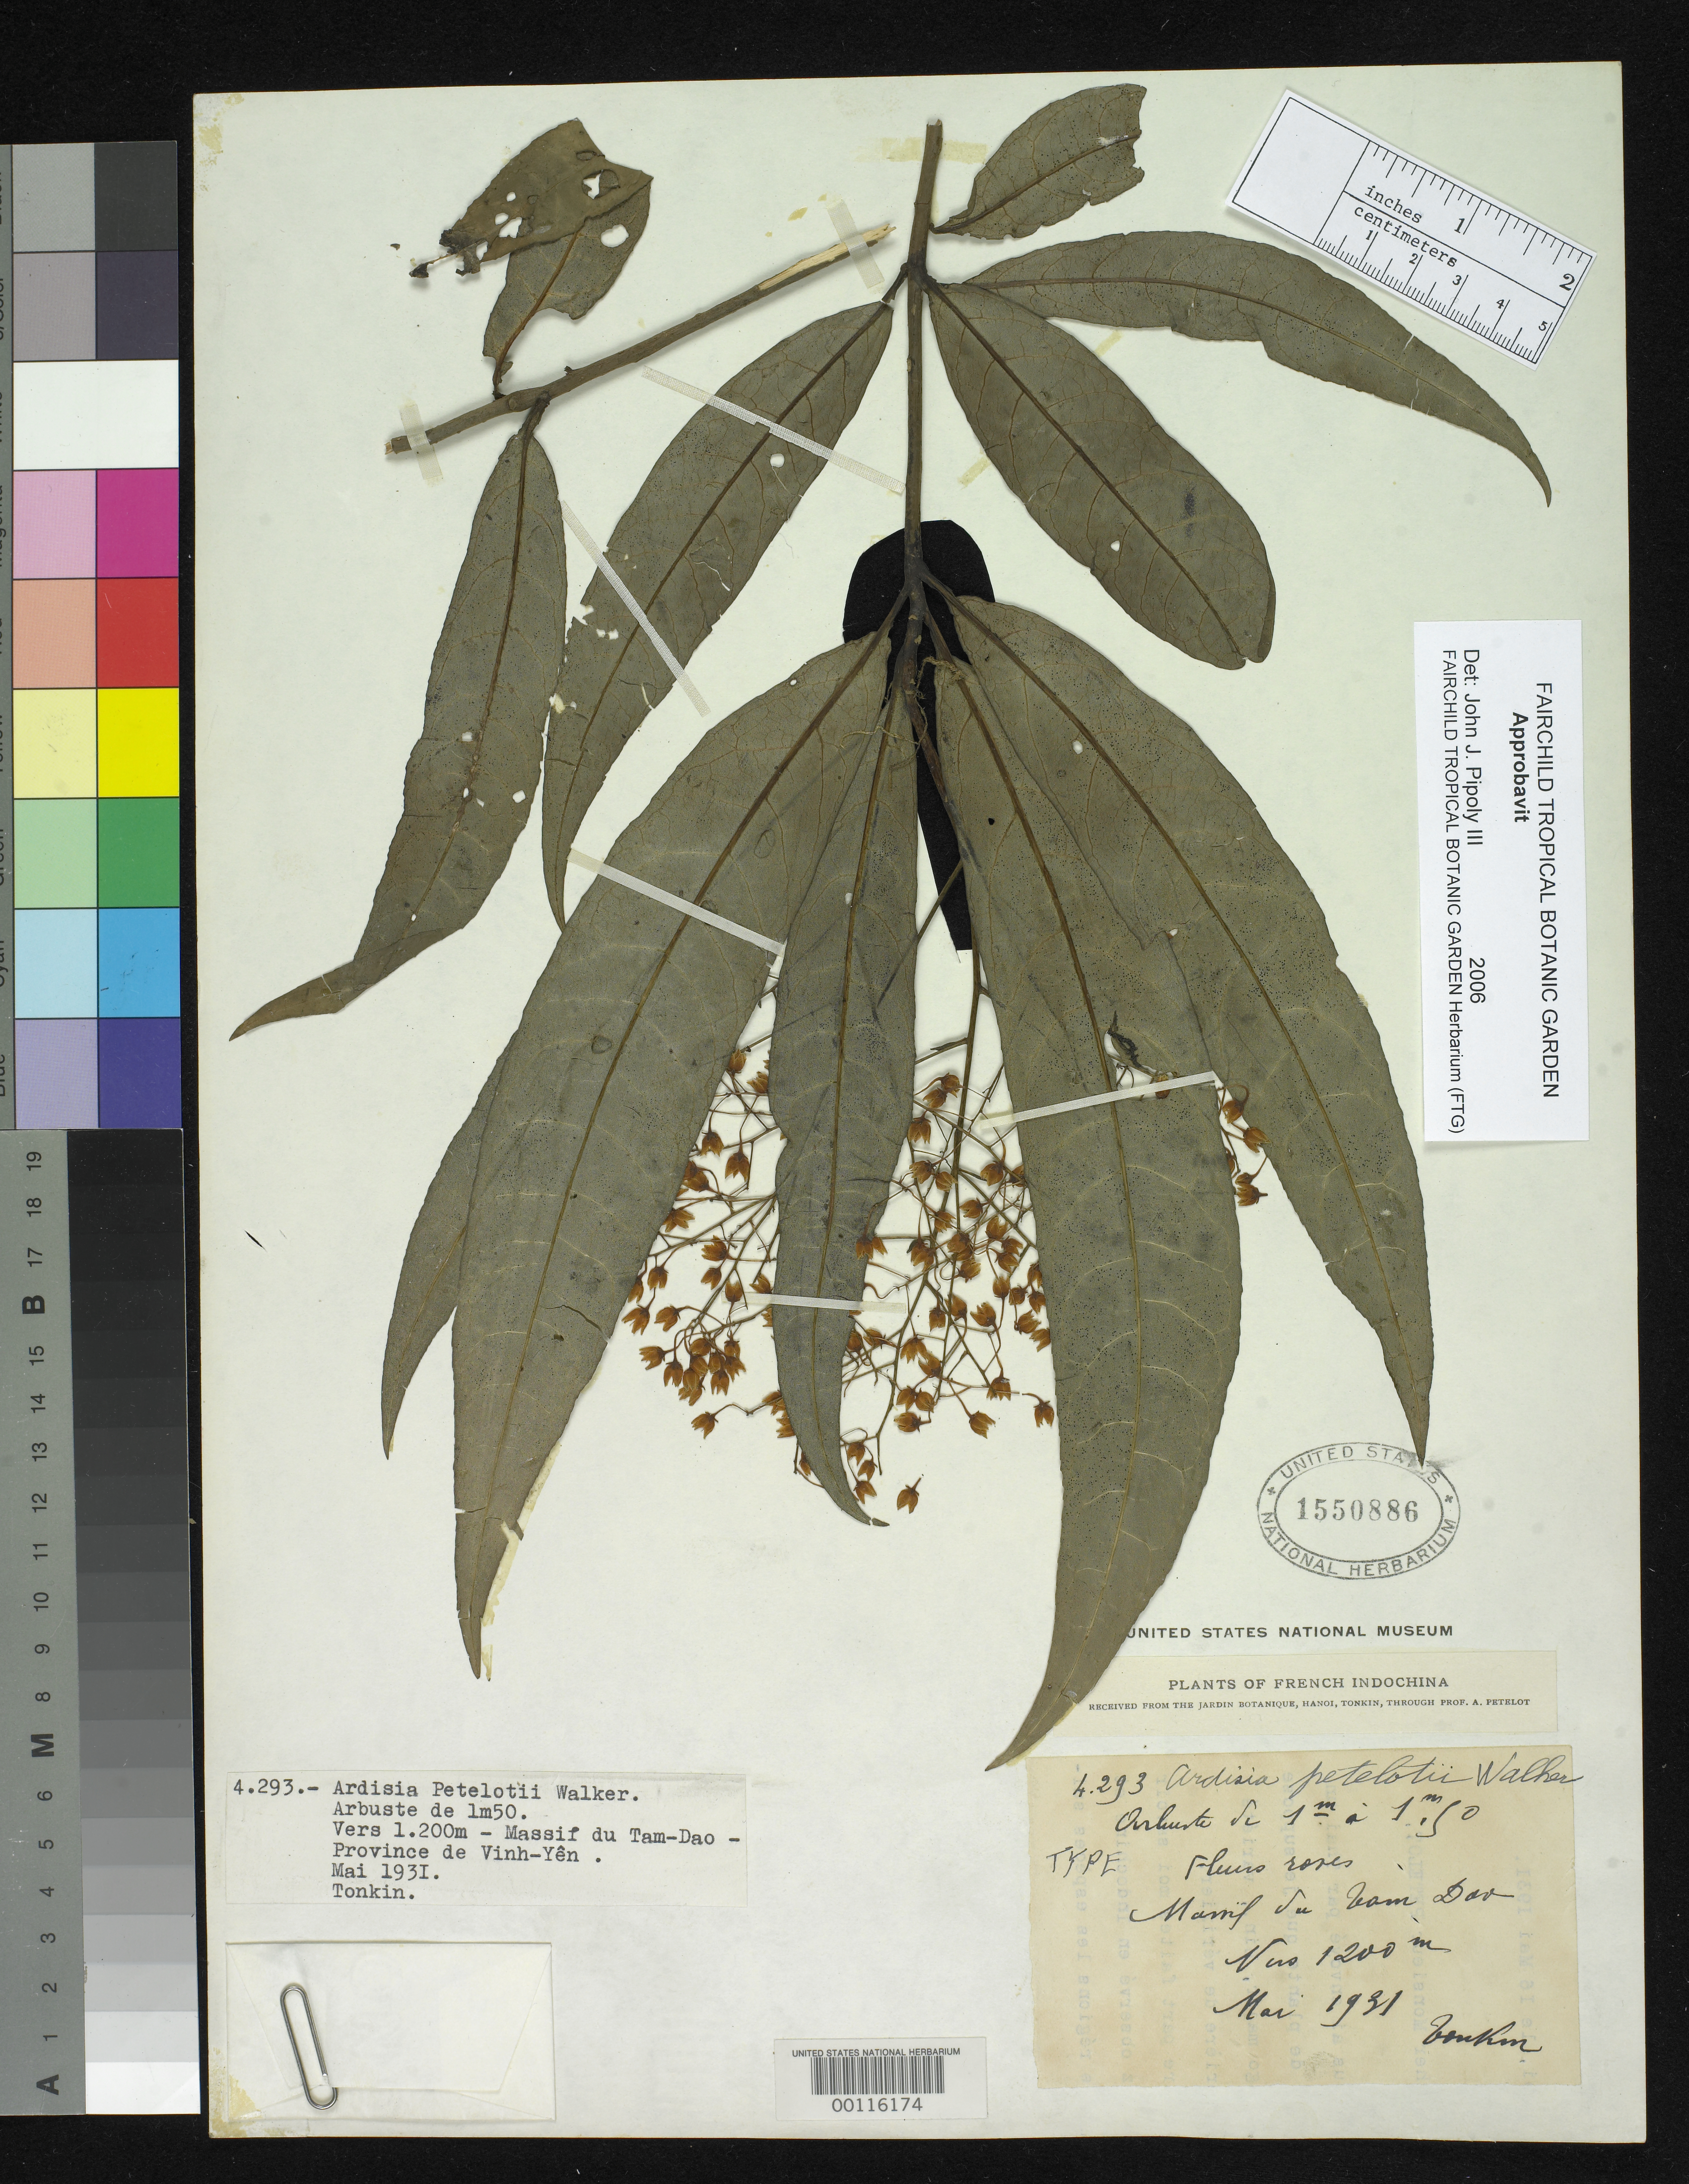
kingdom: Plantae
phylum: Tracheophyta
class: Magnoliopsida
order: Ericales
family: Primulaceae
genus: Ardisia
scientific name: Ardisia petelotii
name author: E. Walker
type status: Holotype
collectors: P. A. Pételot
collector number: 4293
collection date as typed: May 1931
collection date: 1931-05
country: Vietnam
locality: Tonkin. Massif du Tam-doa, Vinh-yen prov.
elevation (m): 1200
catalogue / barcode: US 1550886